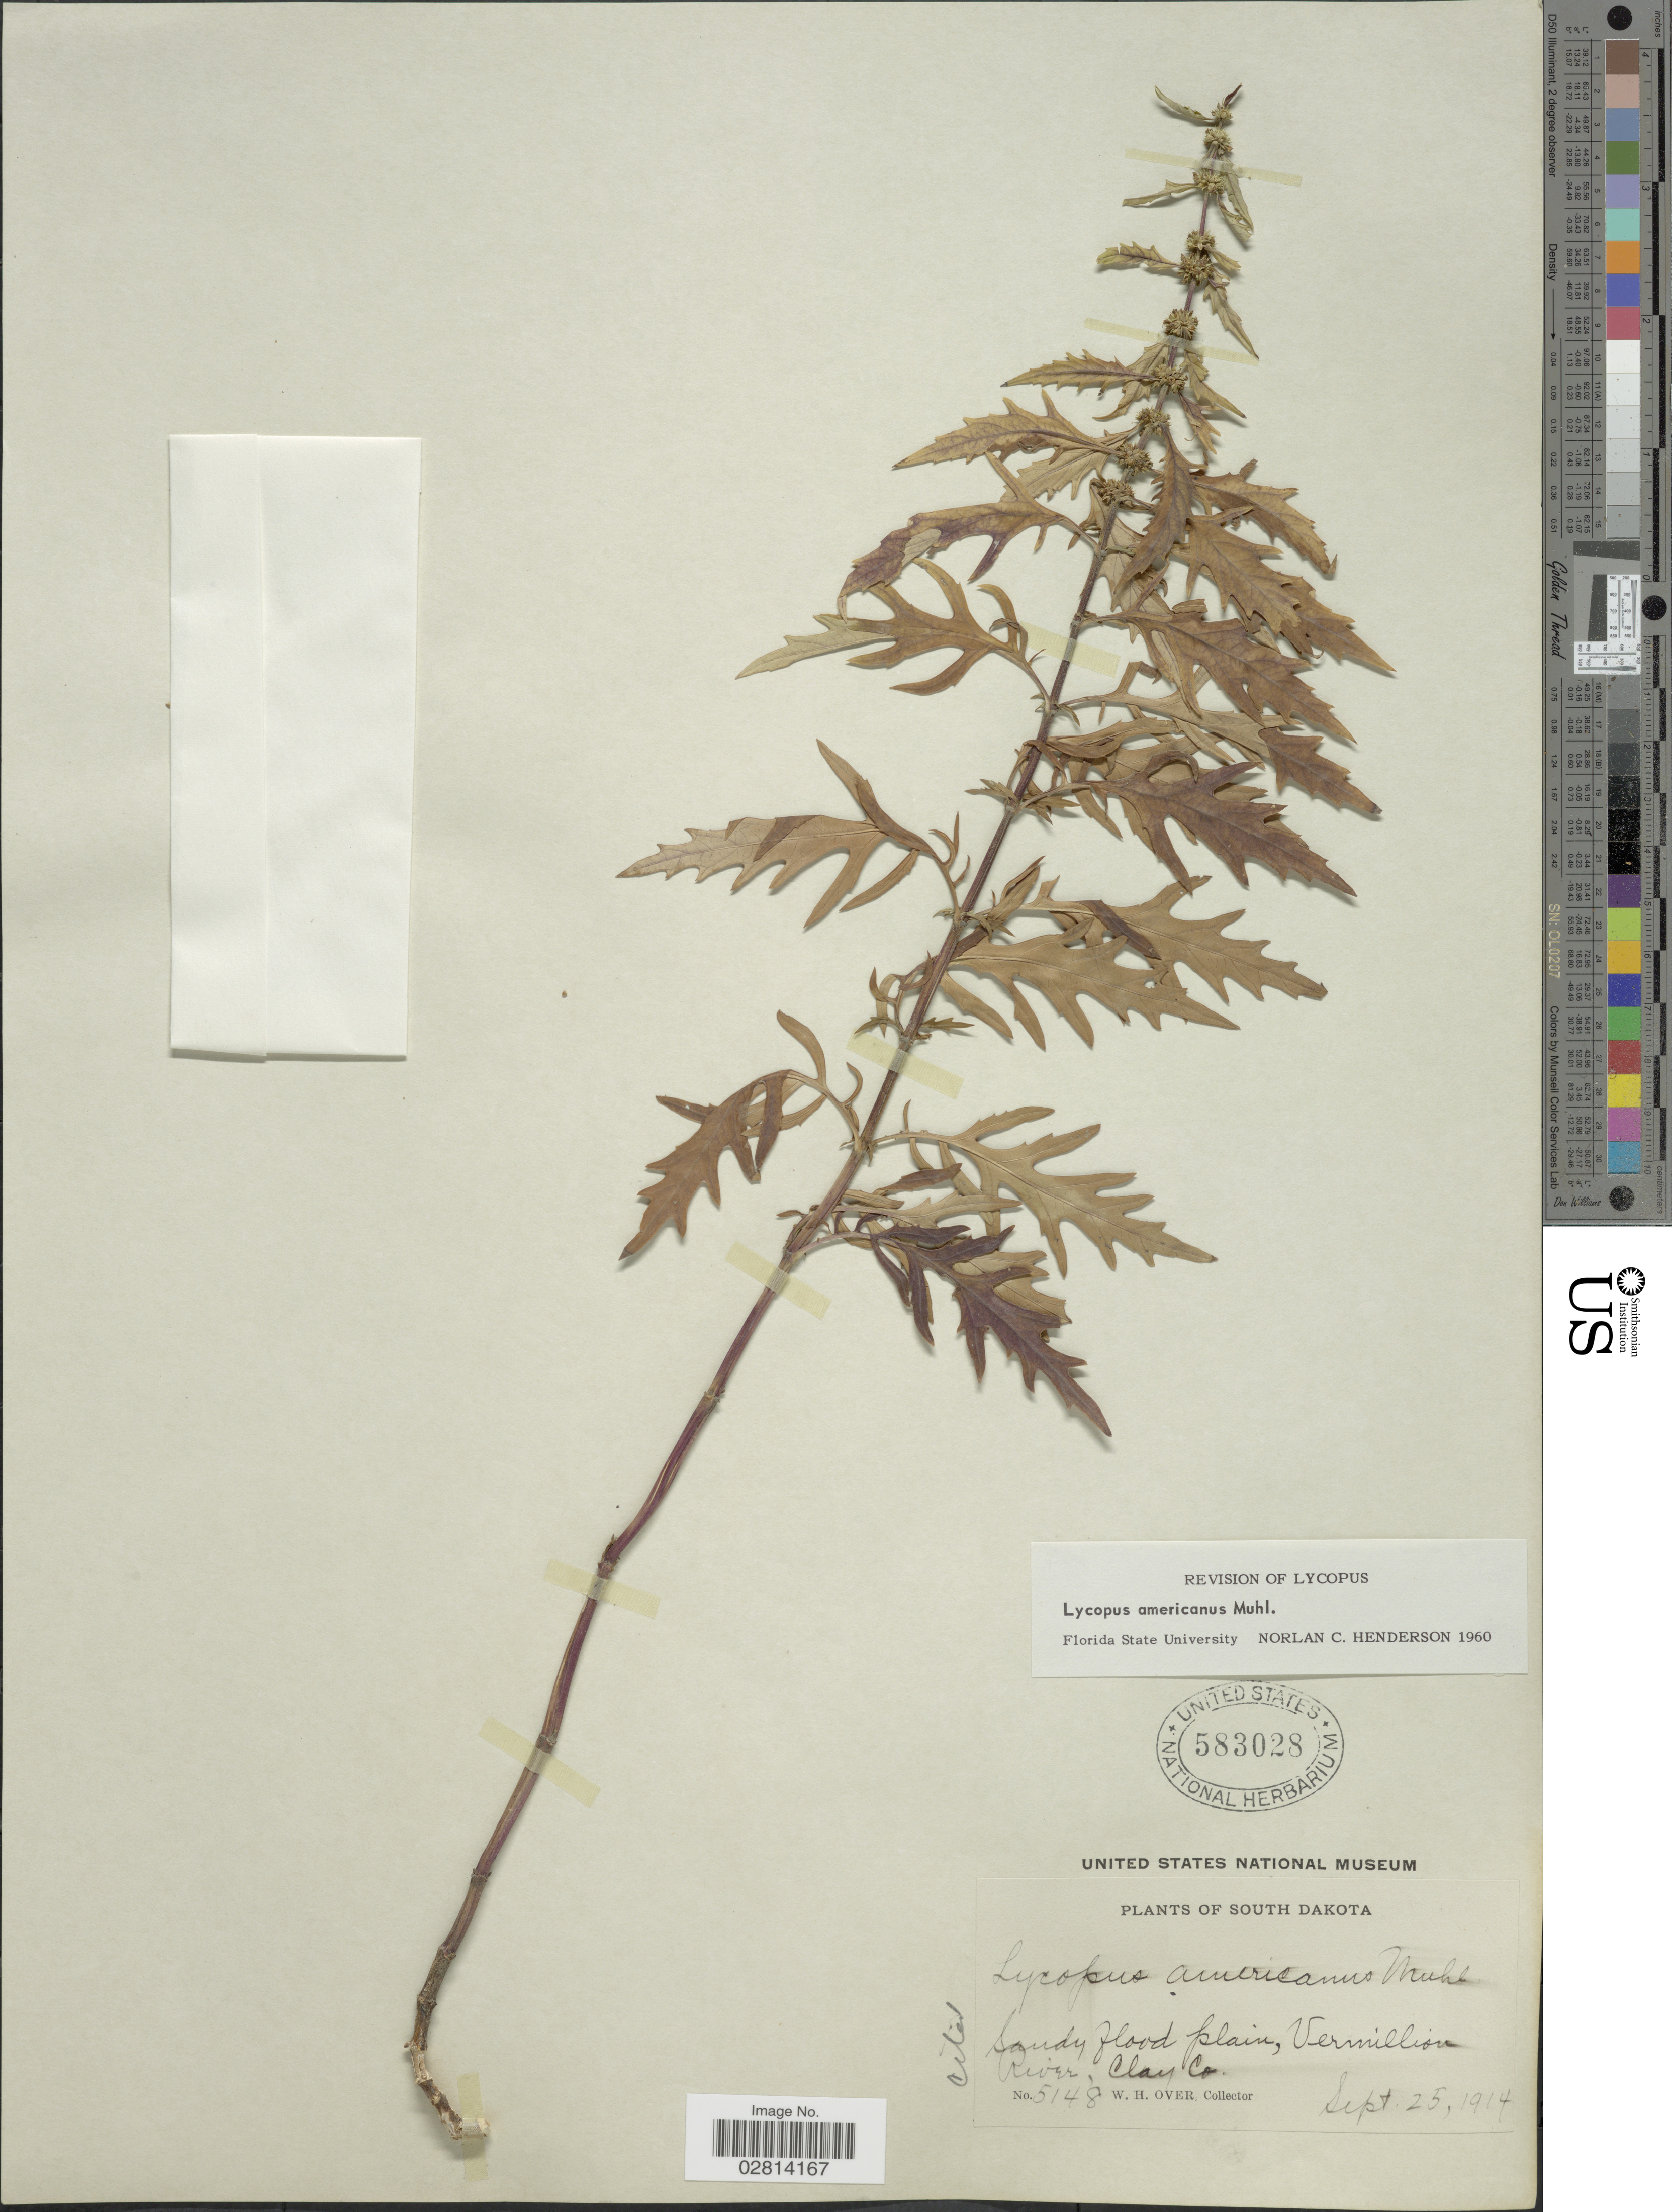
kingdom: Plantae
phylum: Tracheophyta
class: Magnoliopsida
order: Lamiales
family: Lamiaceae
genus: Lycopus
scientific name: Lycopus americanus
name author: Muhl. ex W.P.C. Barton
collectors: W. Over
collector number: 5148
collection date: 1914-09-25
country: United States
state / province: South Dakota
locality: Sandy flood plain, Vermillion River, Clay Co.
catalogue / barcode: US 583028